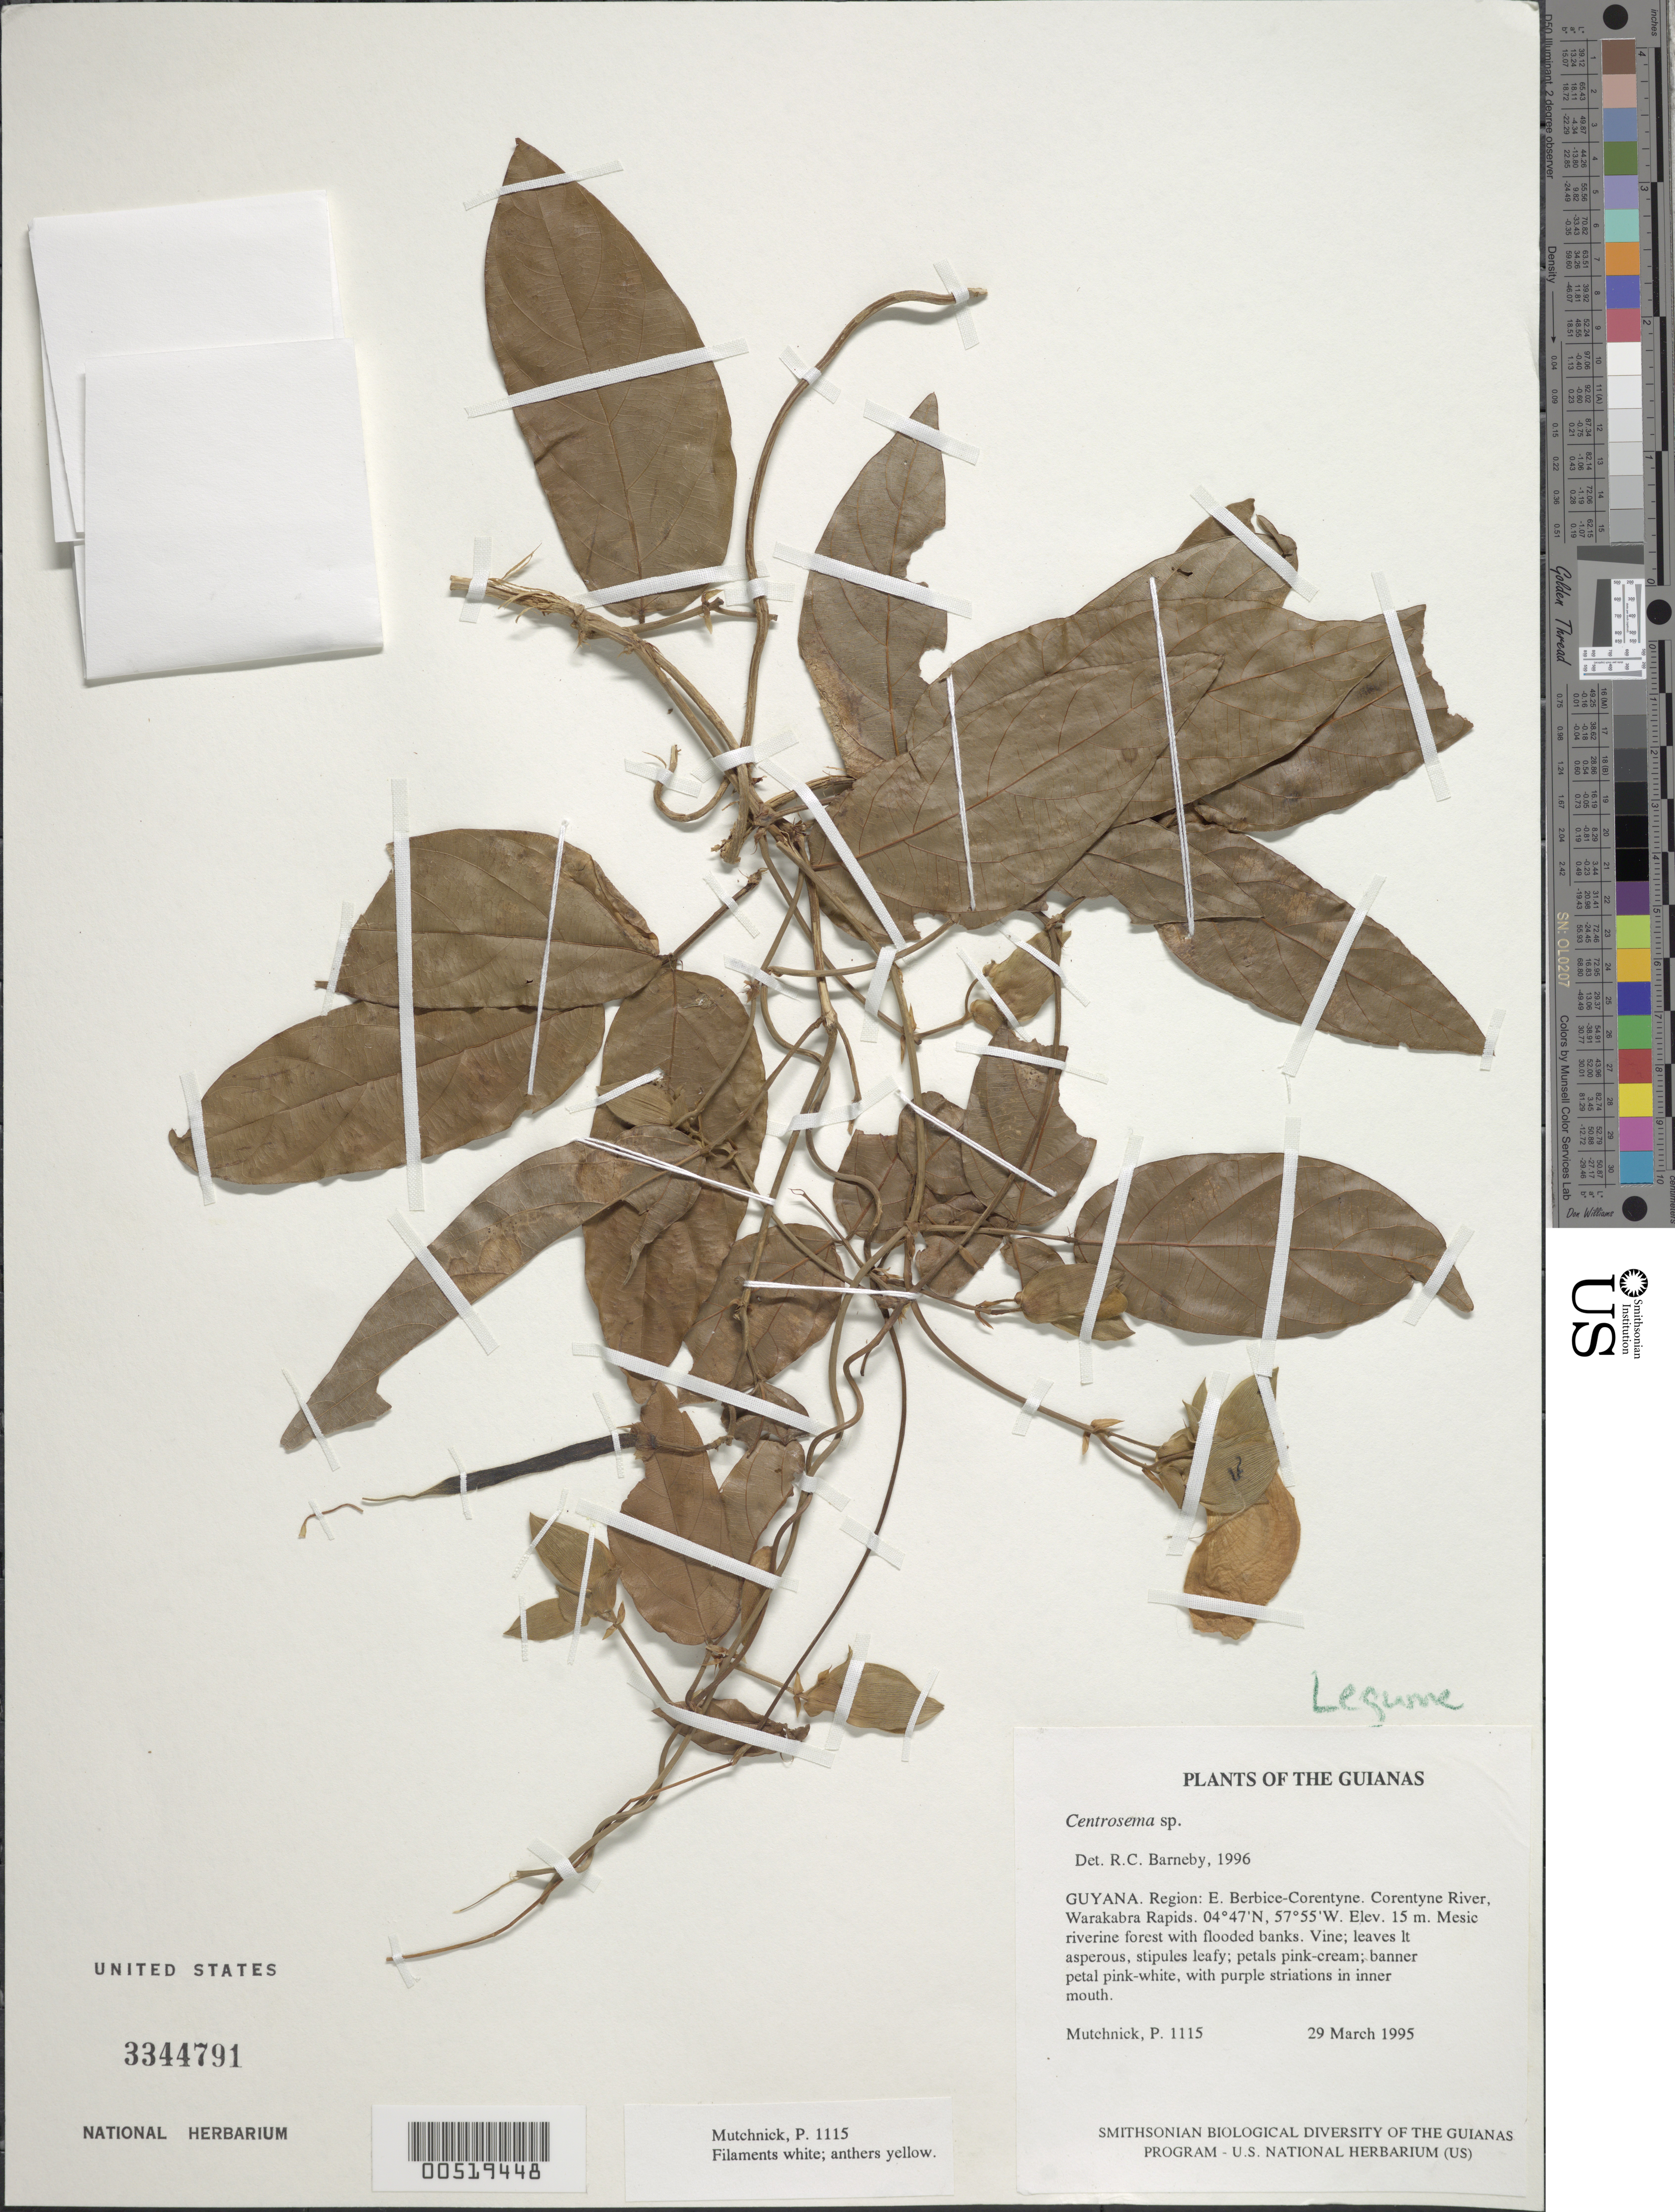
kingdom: Plantae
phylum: Tracheophyta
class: Magnoliopsida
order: Fabales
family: Fabaceae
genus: Centrosema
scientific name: Centrosema sp.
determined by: Barneby, Rupert C., (NY)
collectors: P. Mutchnick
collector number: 1115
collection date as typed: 29 March 1995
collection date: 1995-03-29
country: Guyana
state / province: E. Berbice-Corentyne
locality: Corentyne River, Warakabra Rapids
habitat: Mesic riverine forest with flooded banks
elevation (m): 15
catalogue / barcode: US 3344791